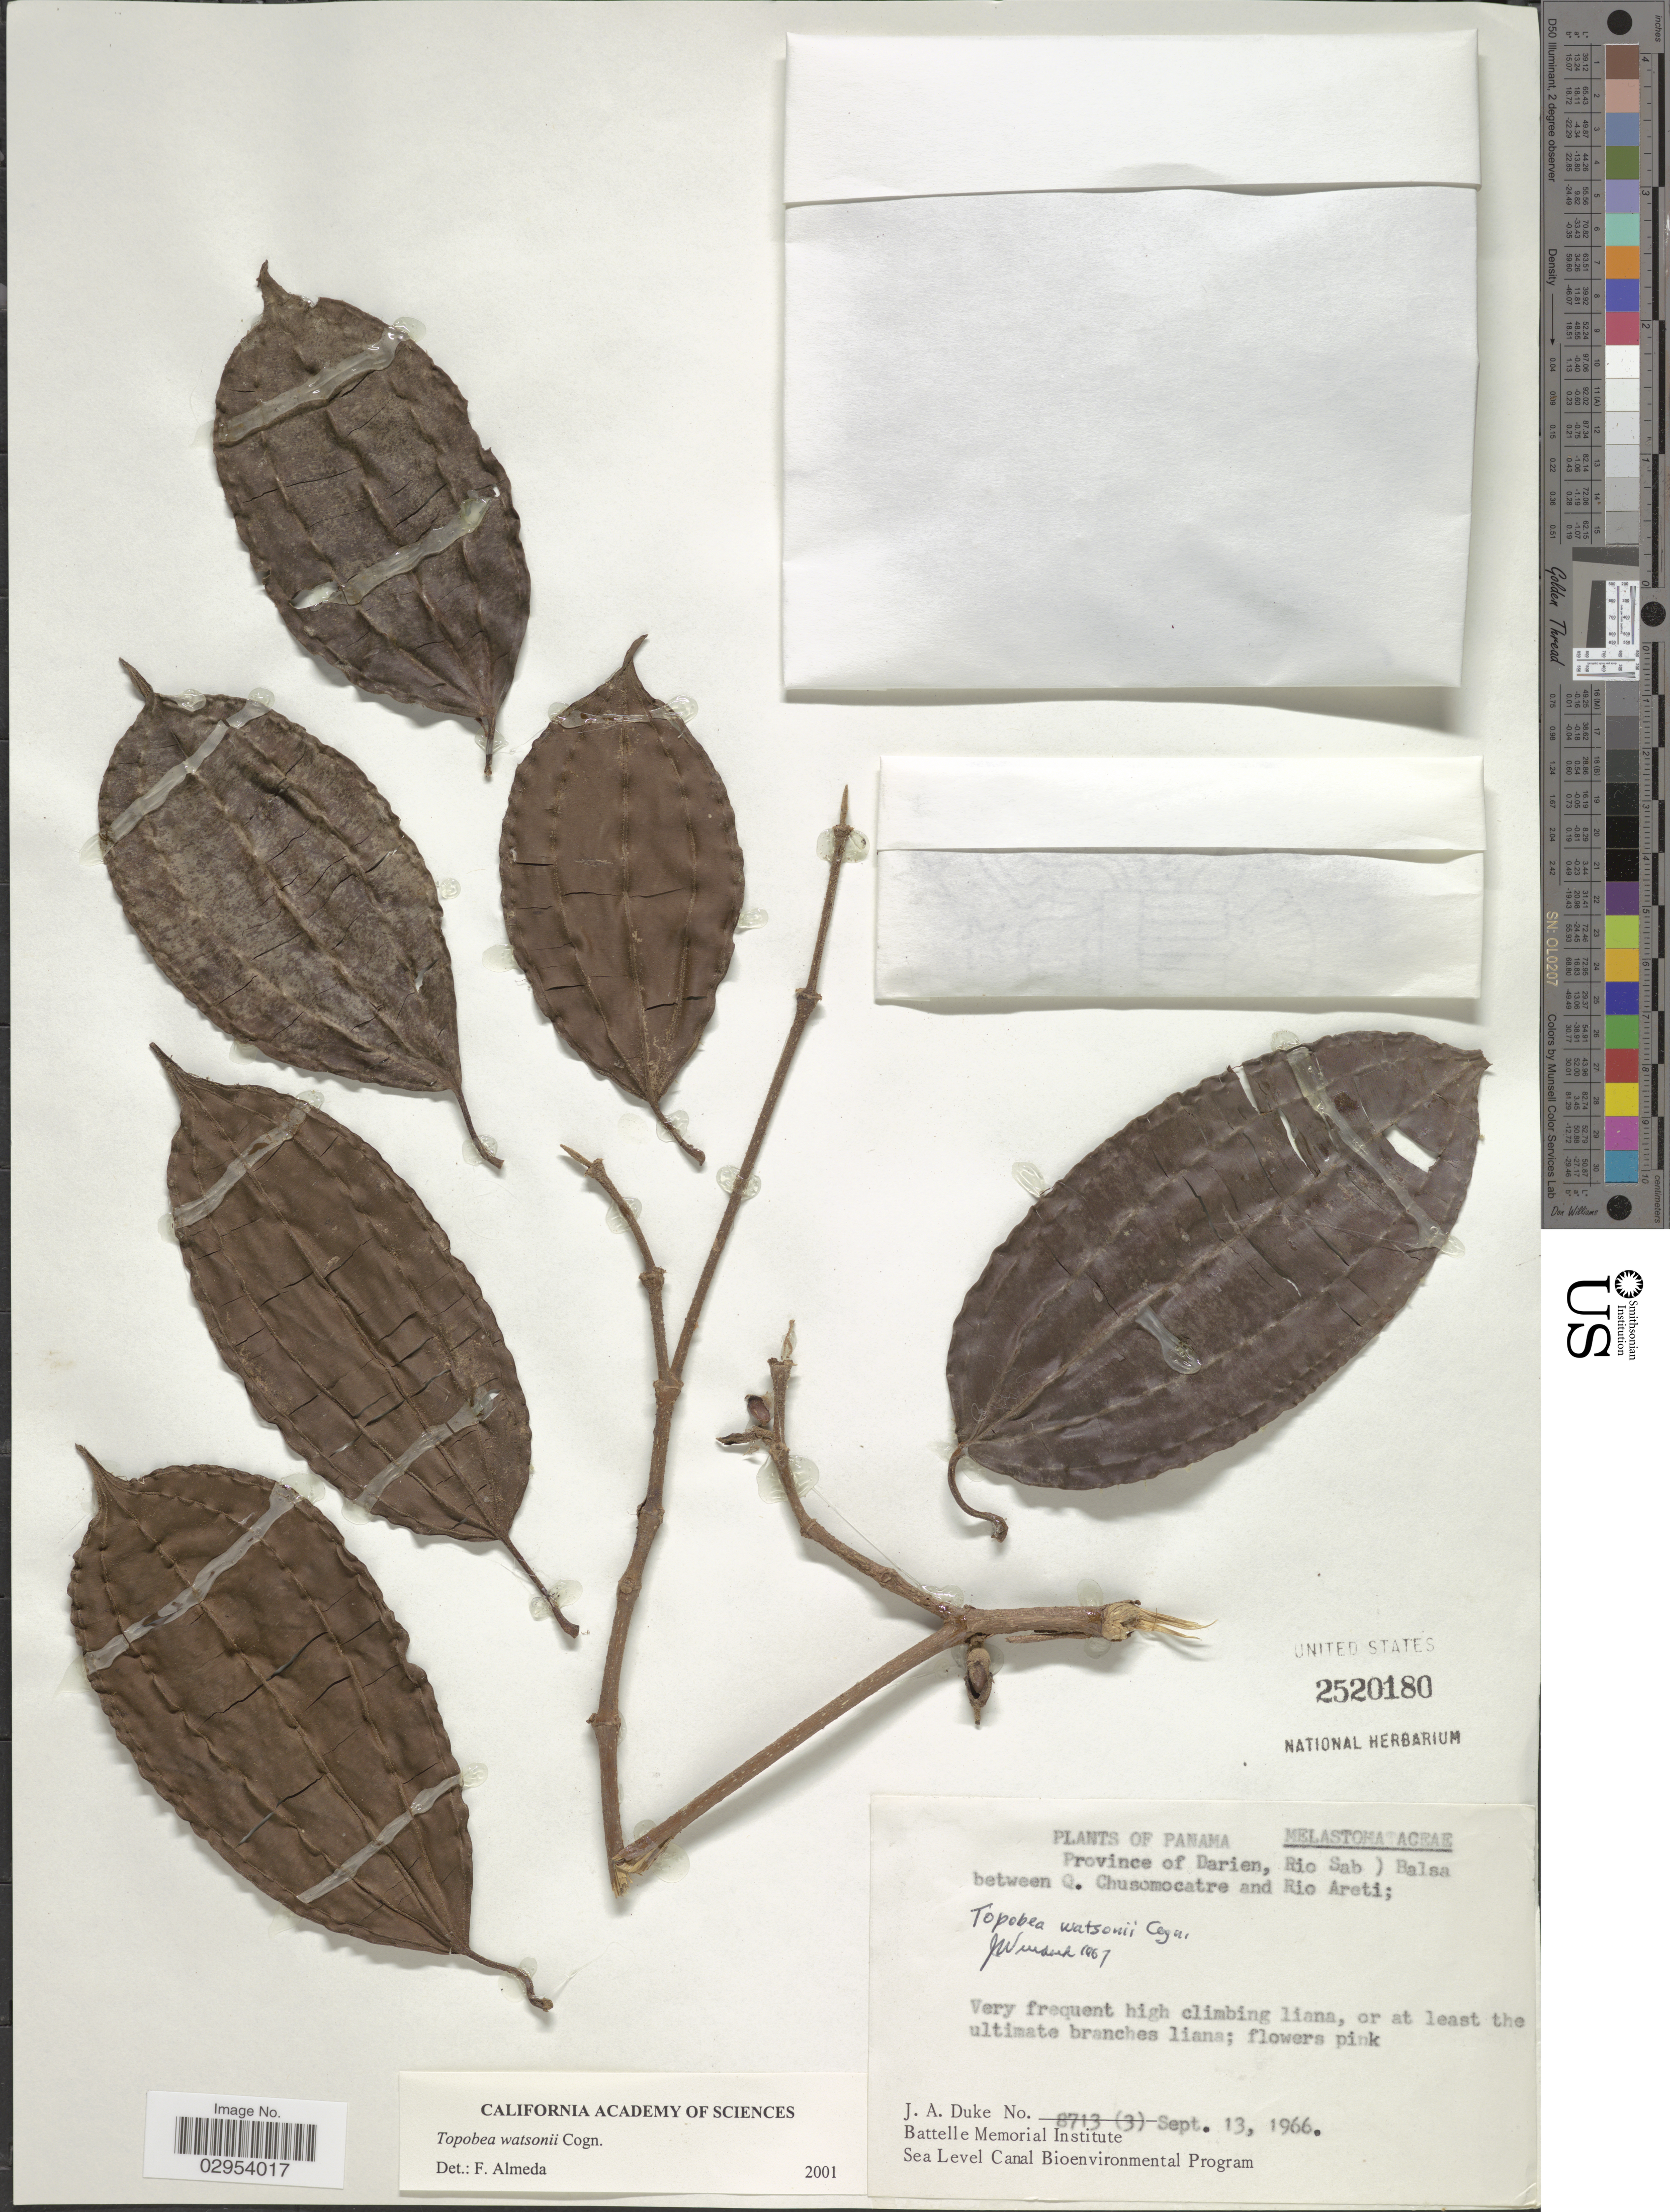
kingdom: Plantae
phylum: Tracheophyta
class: Magnoliopsida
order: Myrtales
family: Melastomataceae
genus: Topobea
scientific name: Topobea watsonii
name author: Cogn.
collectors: J. A. Duke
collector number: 8713(3)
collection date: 1966-09-13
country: Panama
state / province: Darién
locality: Rio Sab ) Balsa between Q. Chusomocatre and Rio Areti.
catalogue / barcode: US 2520180